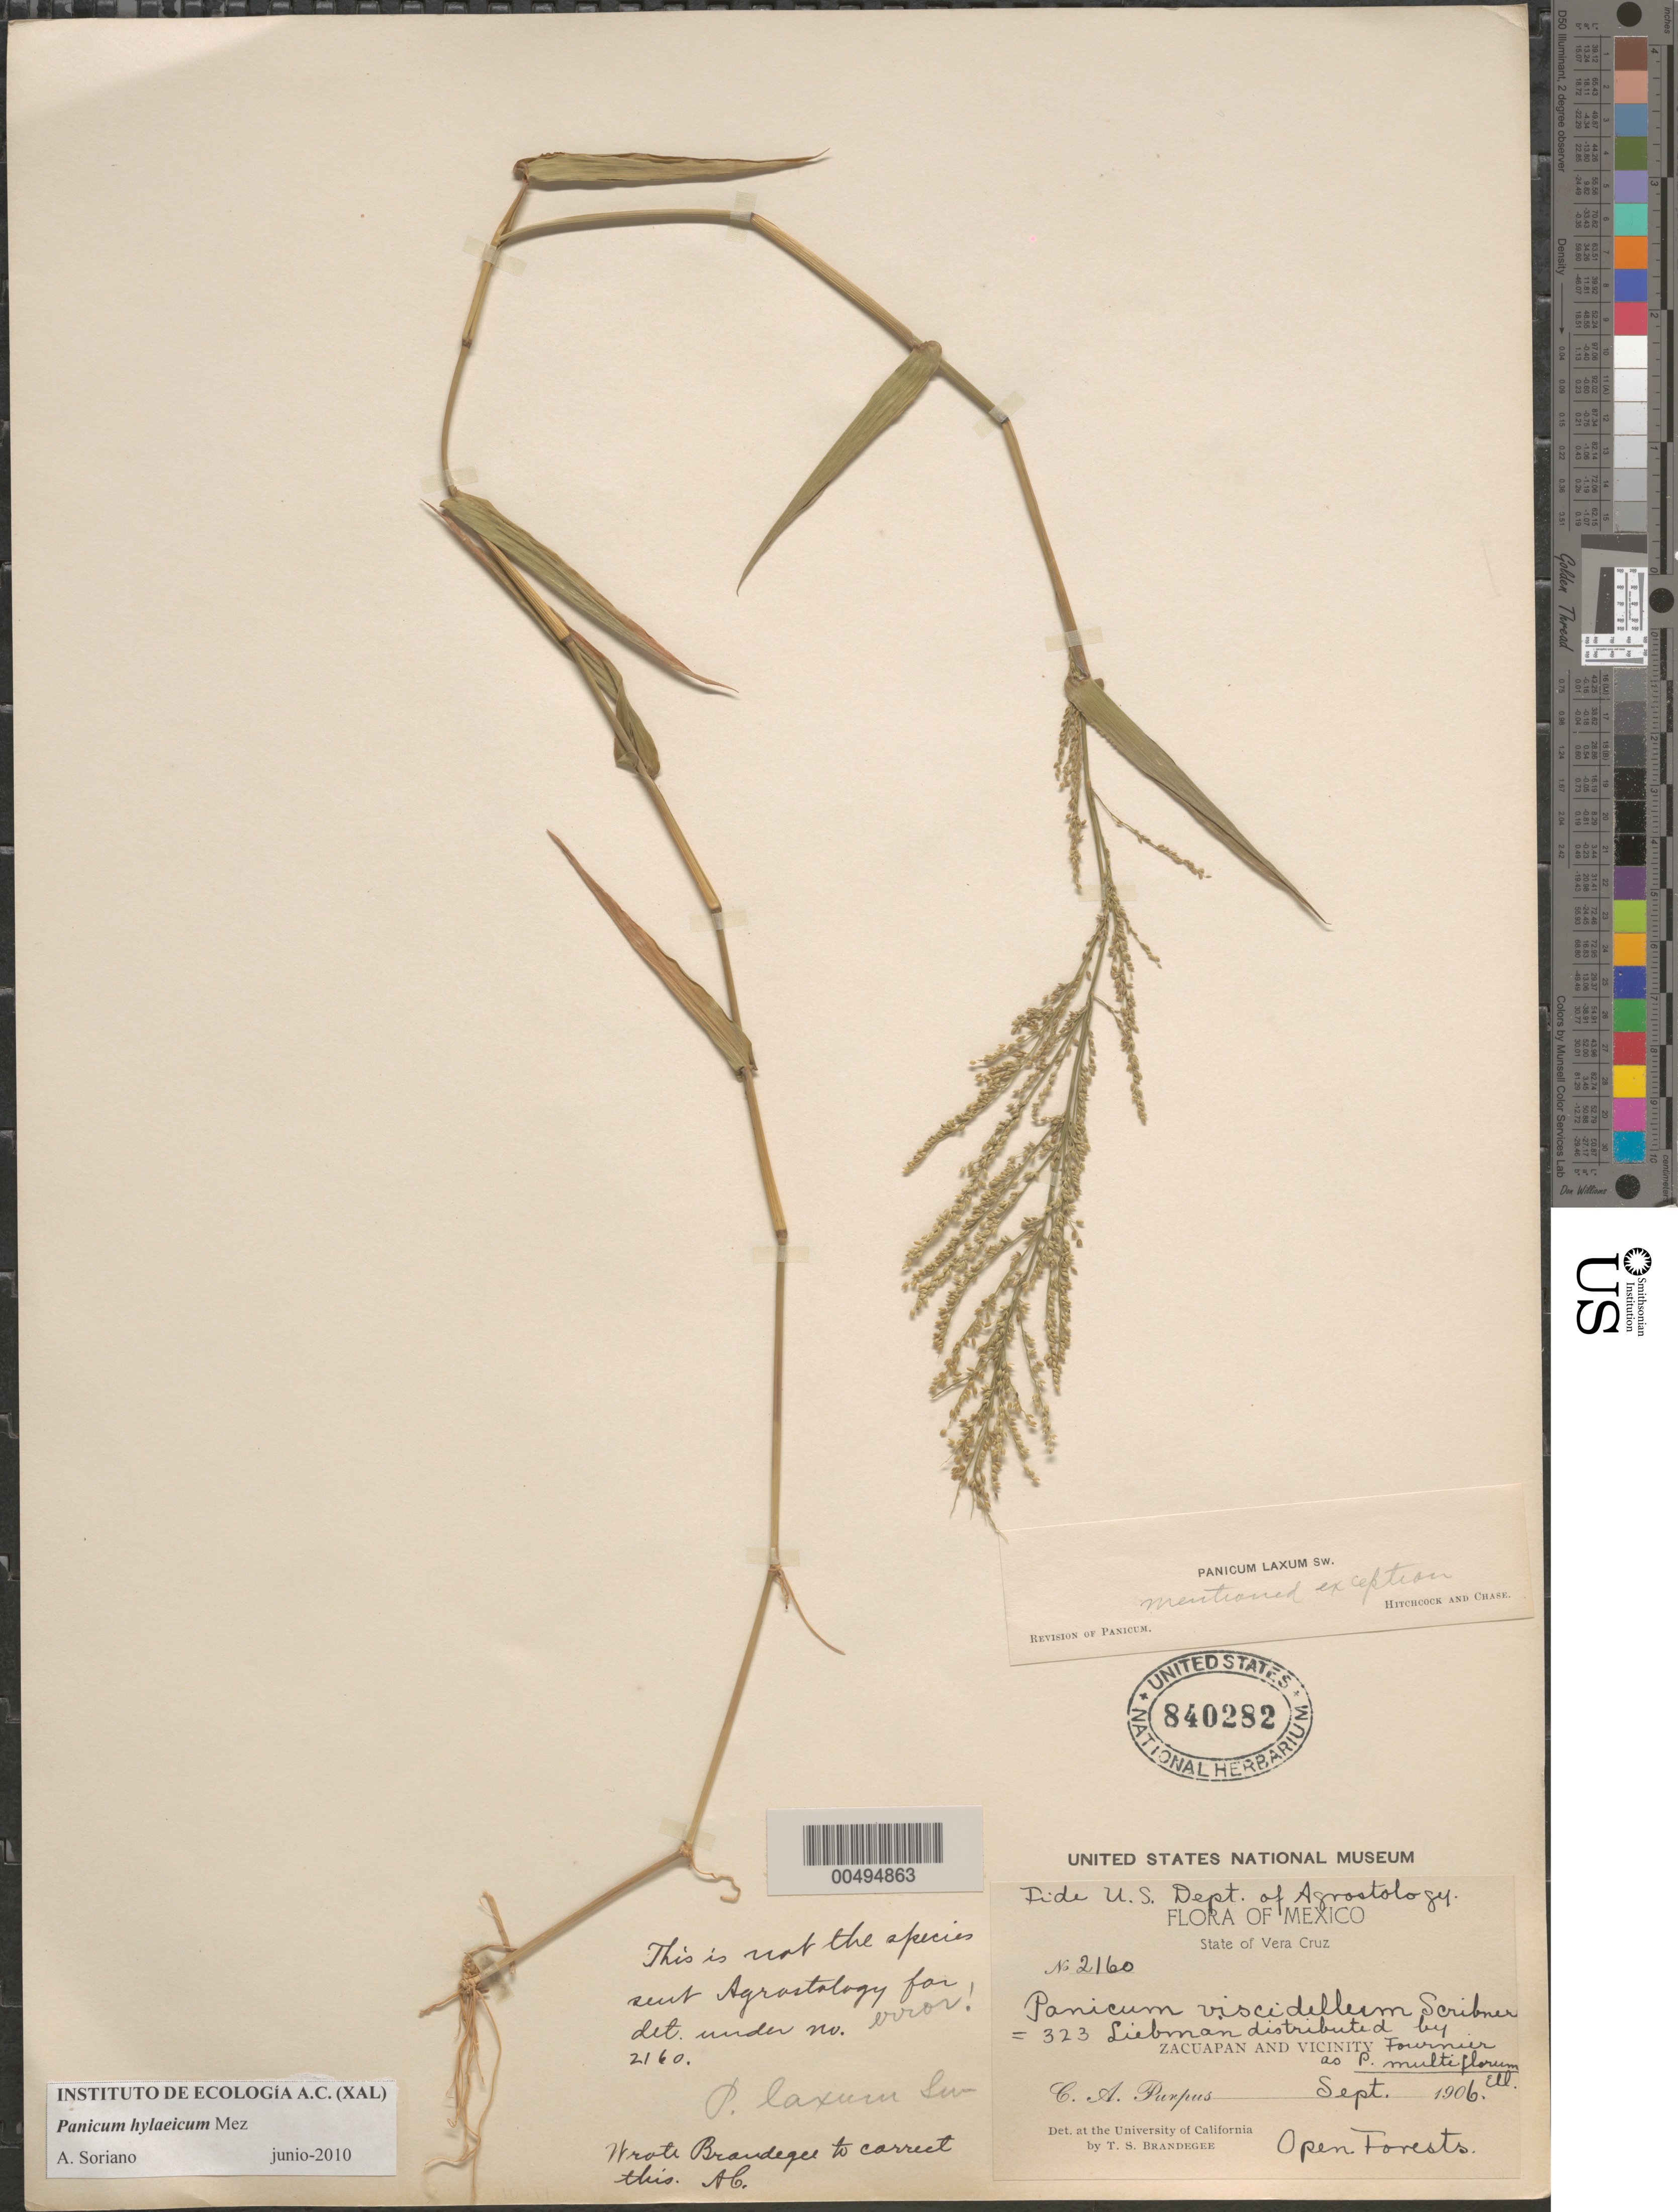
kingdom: Plantae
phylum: Tracheophyta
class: Liliopsida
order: Poales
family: Poaceae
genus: Panicum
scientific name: Panicum hylaeicum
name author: Mez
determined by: Soriano, A.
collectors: C. A. Purpus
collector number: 2160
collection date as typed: Sep 1906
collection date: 1906-09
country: Mexico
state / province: Veracruz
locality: Zacuapan & vicinity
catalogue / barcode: US 840282